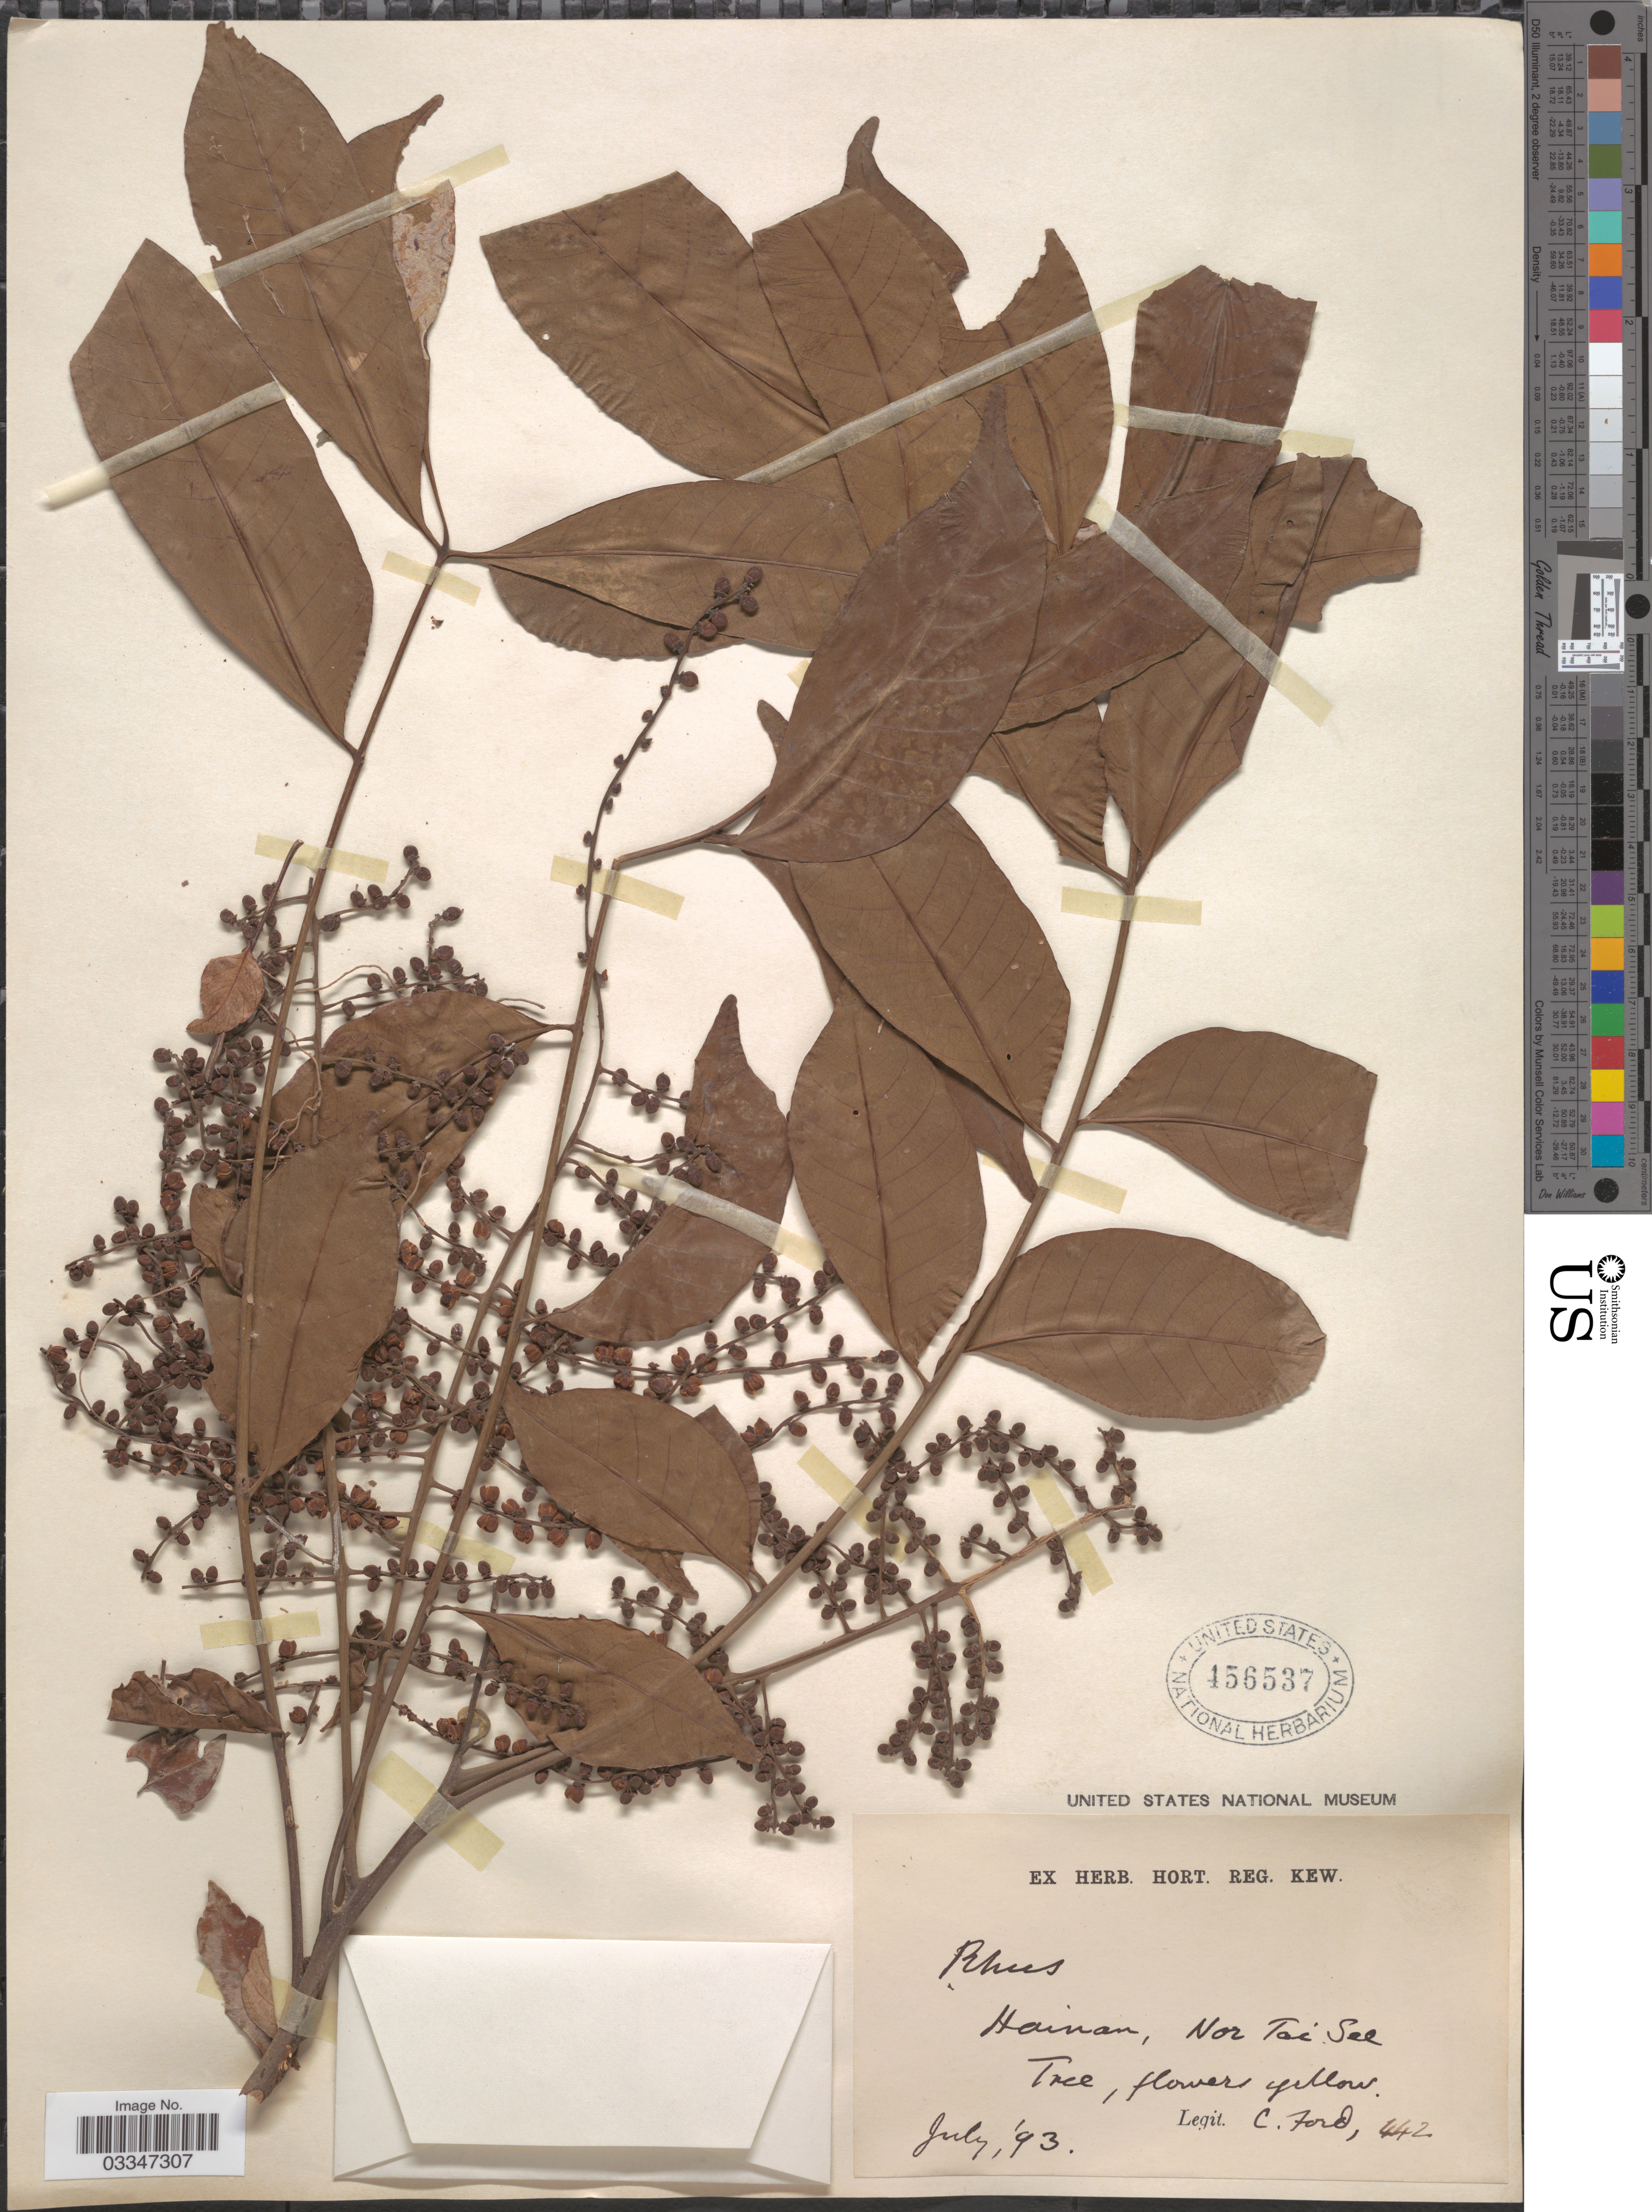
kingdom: Plantae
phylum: Tracheophyta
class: Magnoliopsida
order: Sapindales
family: Anacardiaceae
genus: Rhus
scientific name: Rhus sp.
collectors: C. Ford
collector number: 442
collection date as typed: Transcribed d/m/y: /7/93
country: China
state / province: Hainan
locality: Nor Tai Sal [interpreted].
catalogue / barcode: US 456537